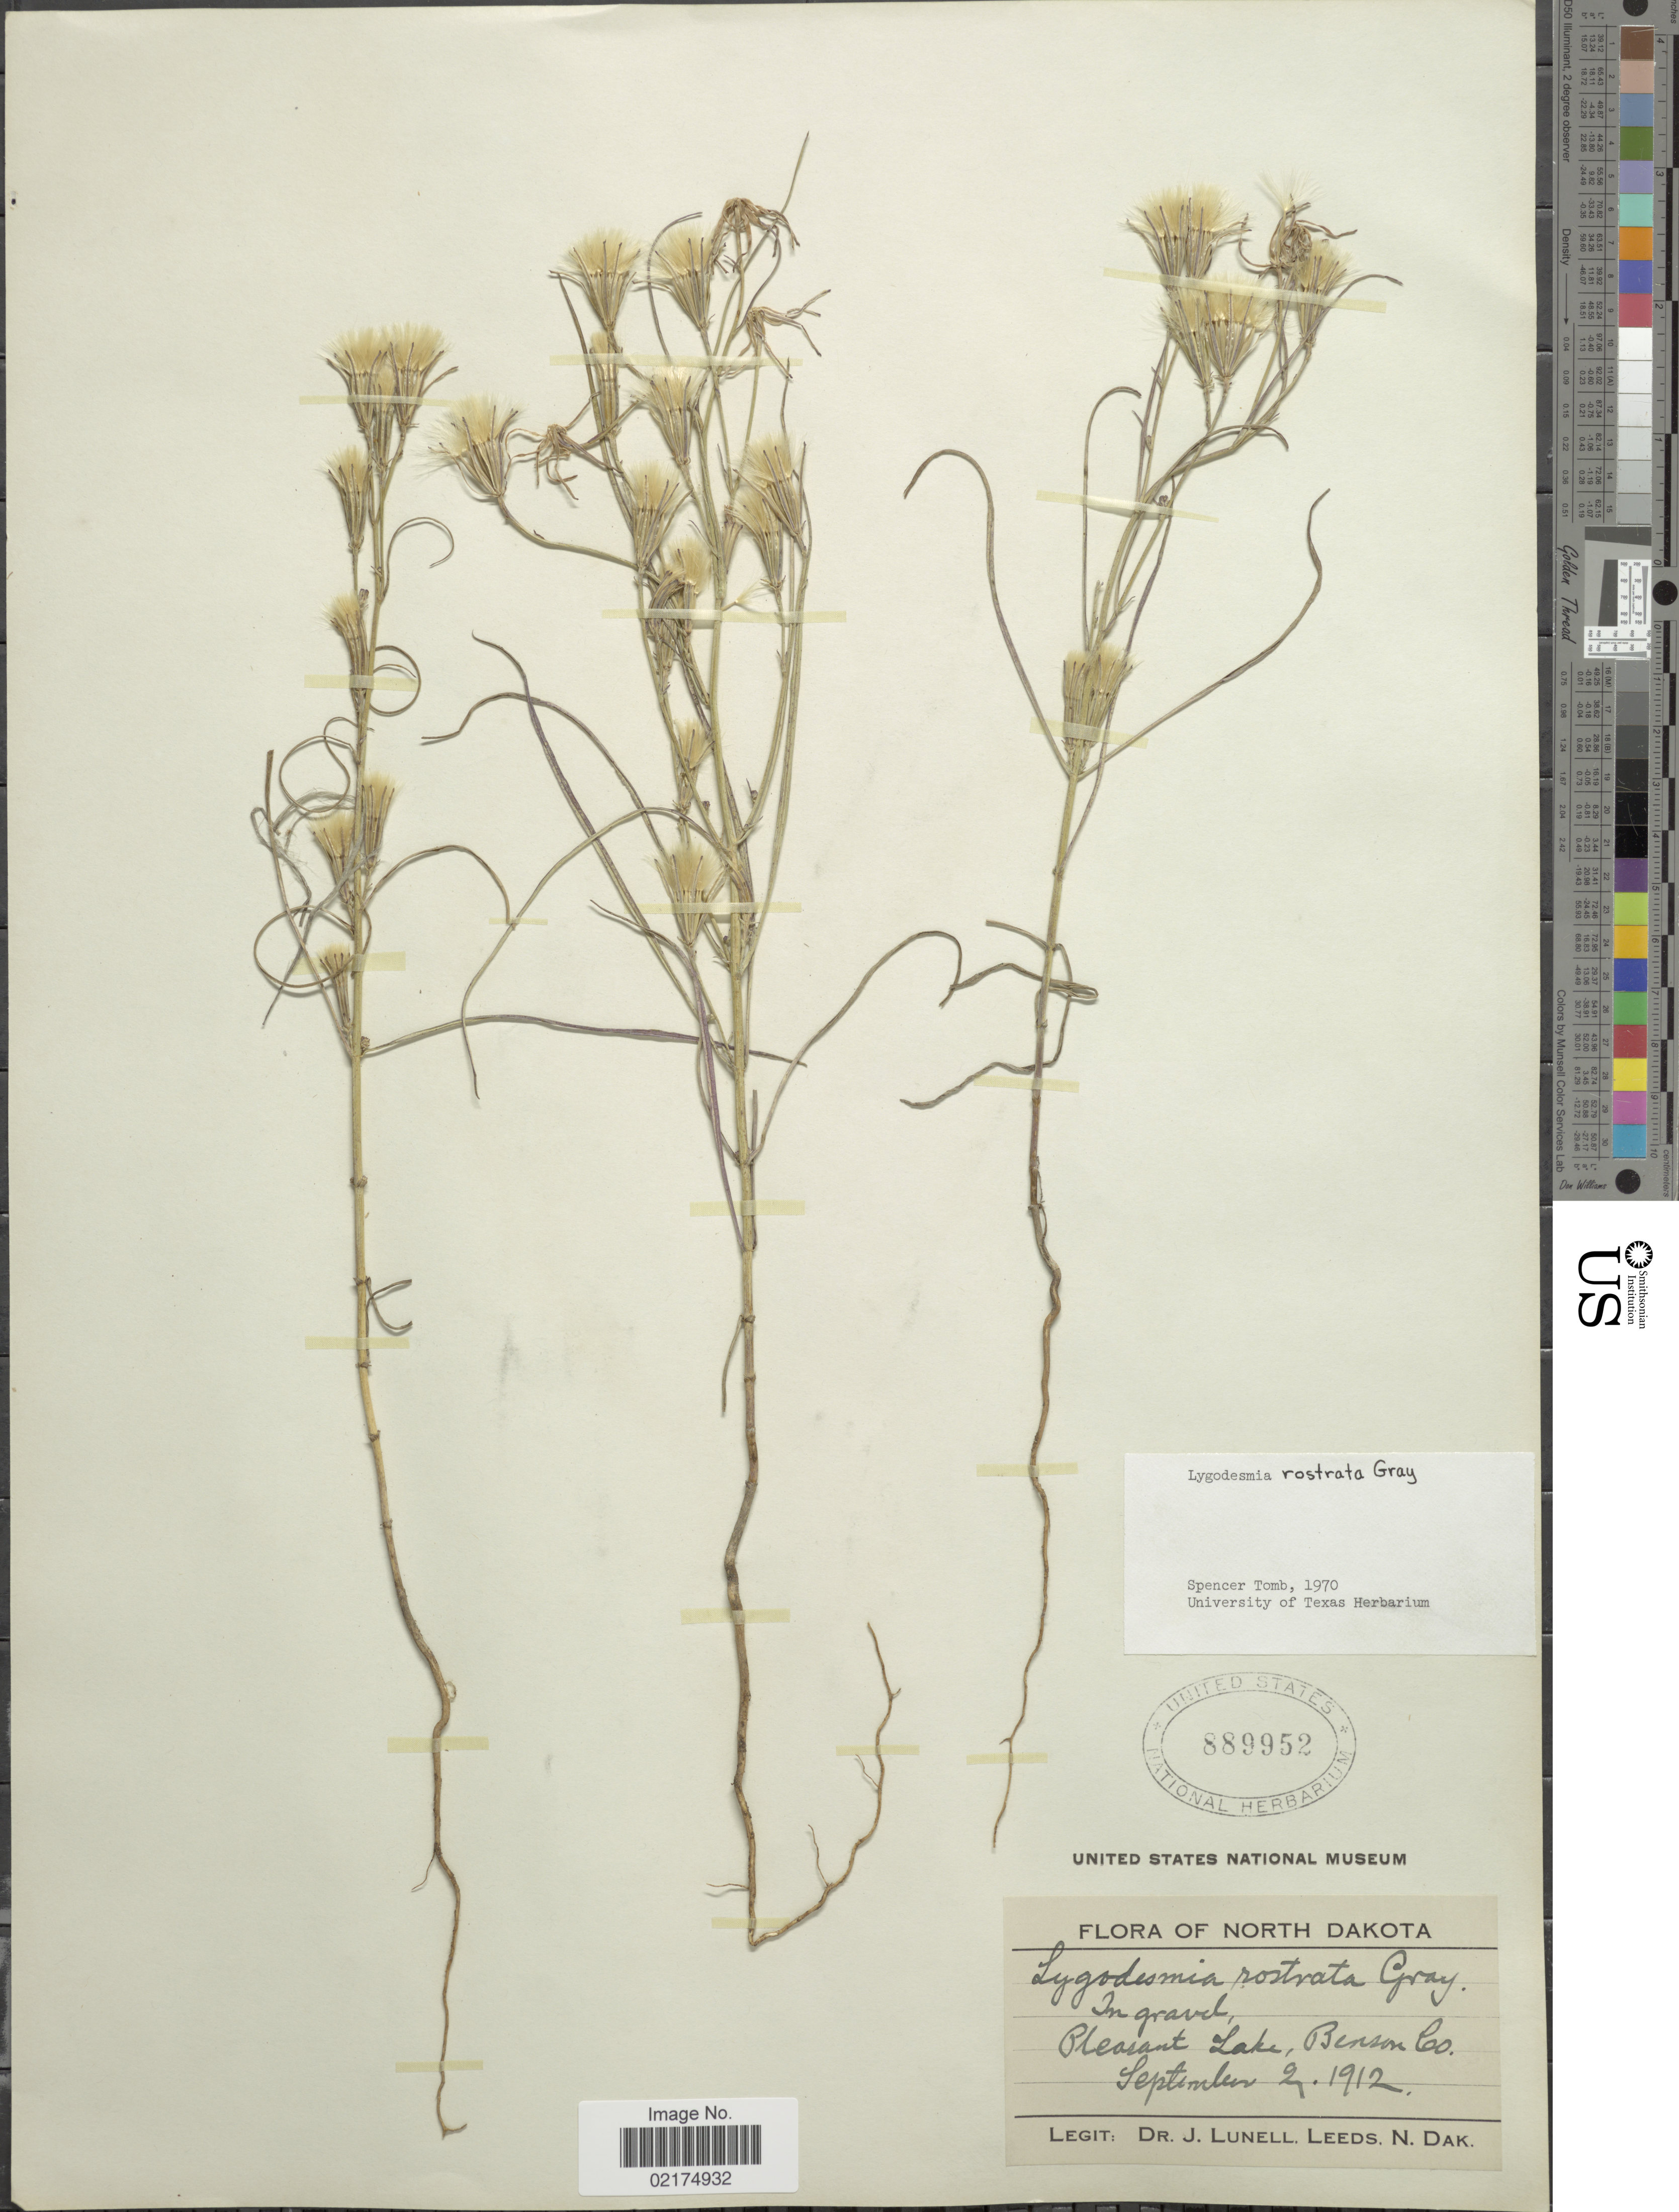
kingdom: Plantae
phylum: Tracheophyta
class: Magnoliopsida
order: Asterales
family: Asteraceae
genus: Shinnersoseris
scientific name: Shinnersoseris rostrata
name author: (A. Gray) Tomb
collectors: J. Lunell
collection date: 1912-09-02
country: United States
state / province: North Dakota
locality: Pleasant Lake, Benson Co.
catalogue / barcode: US 889952